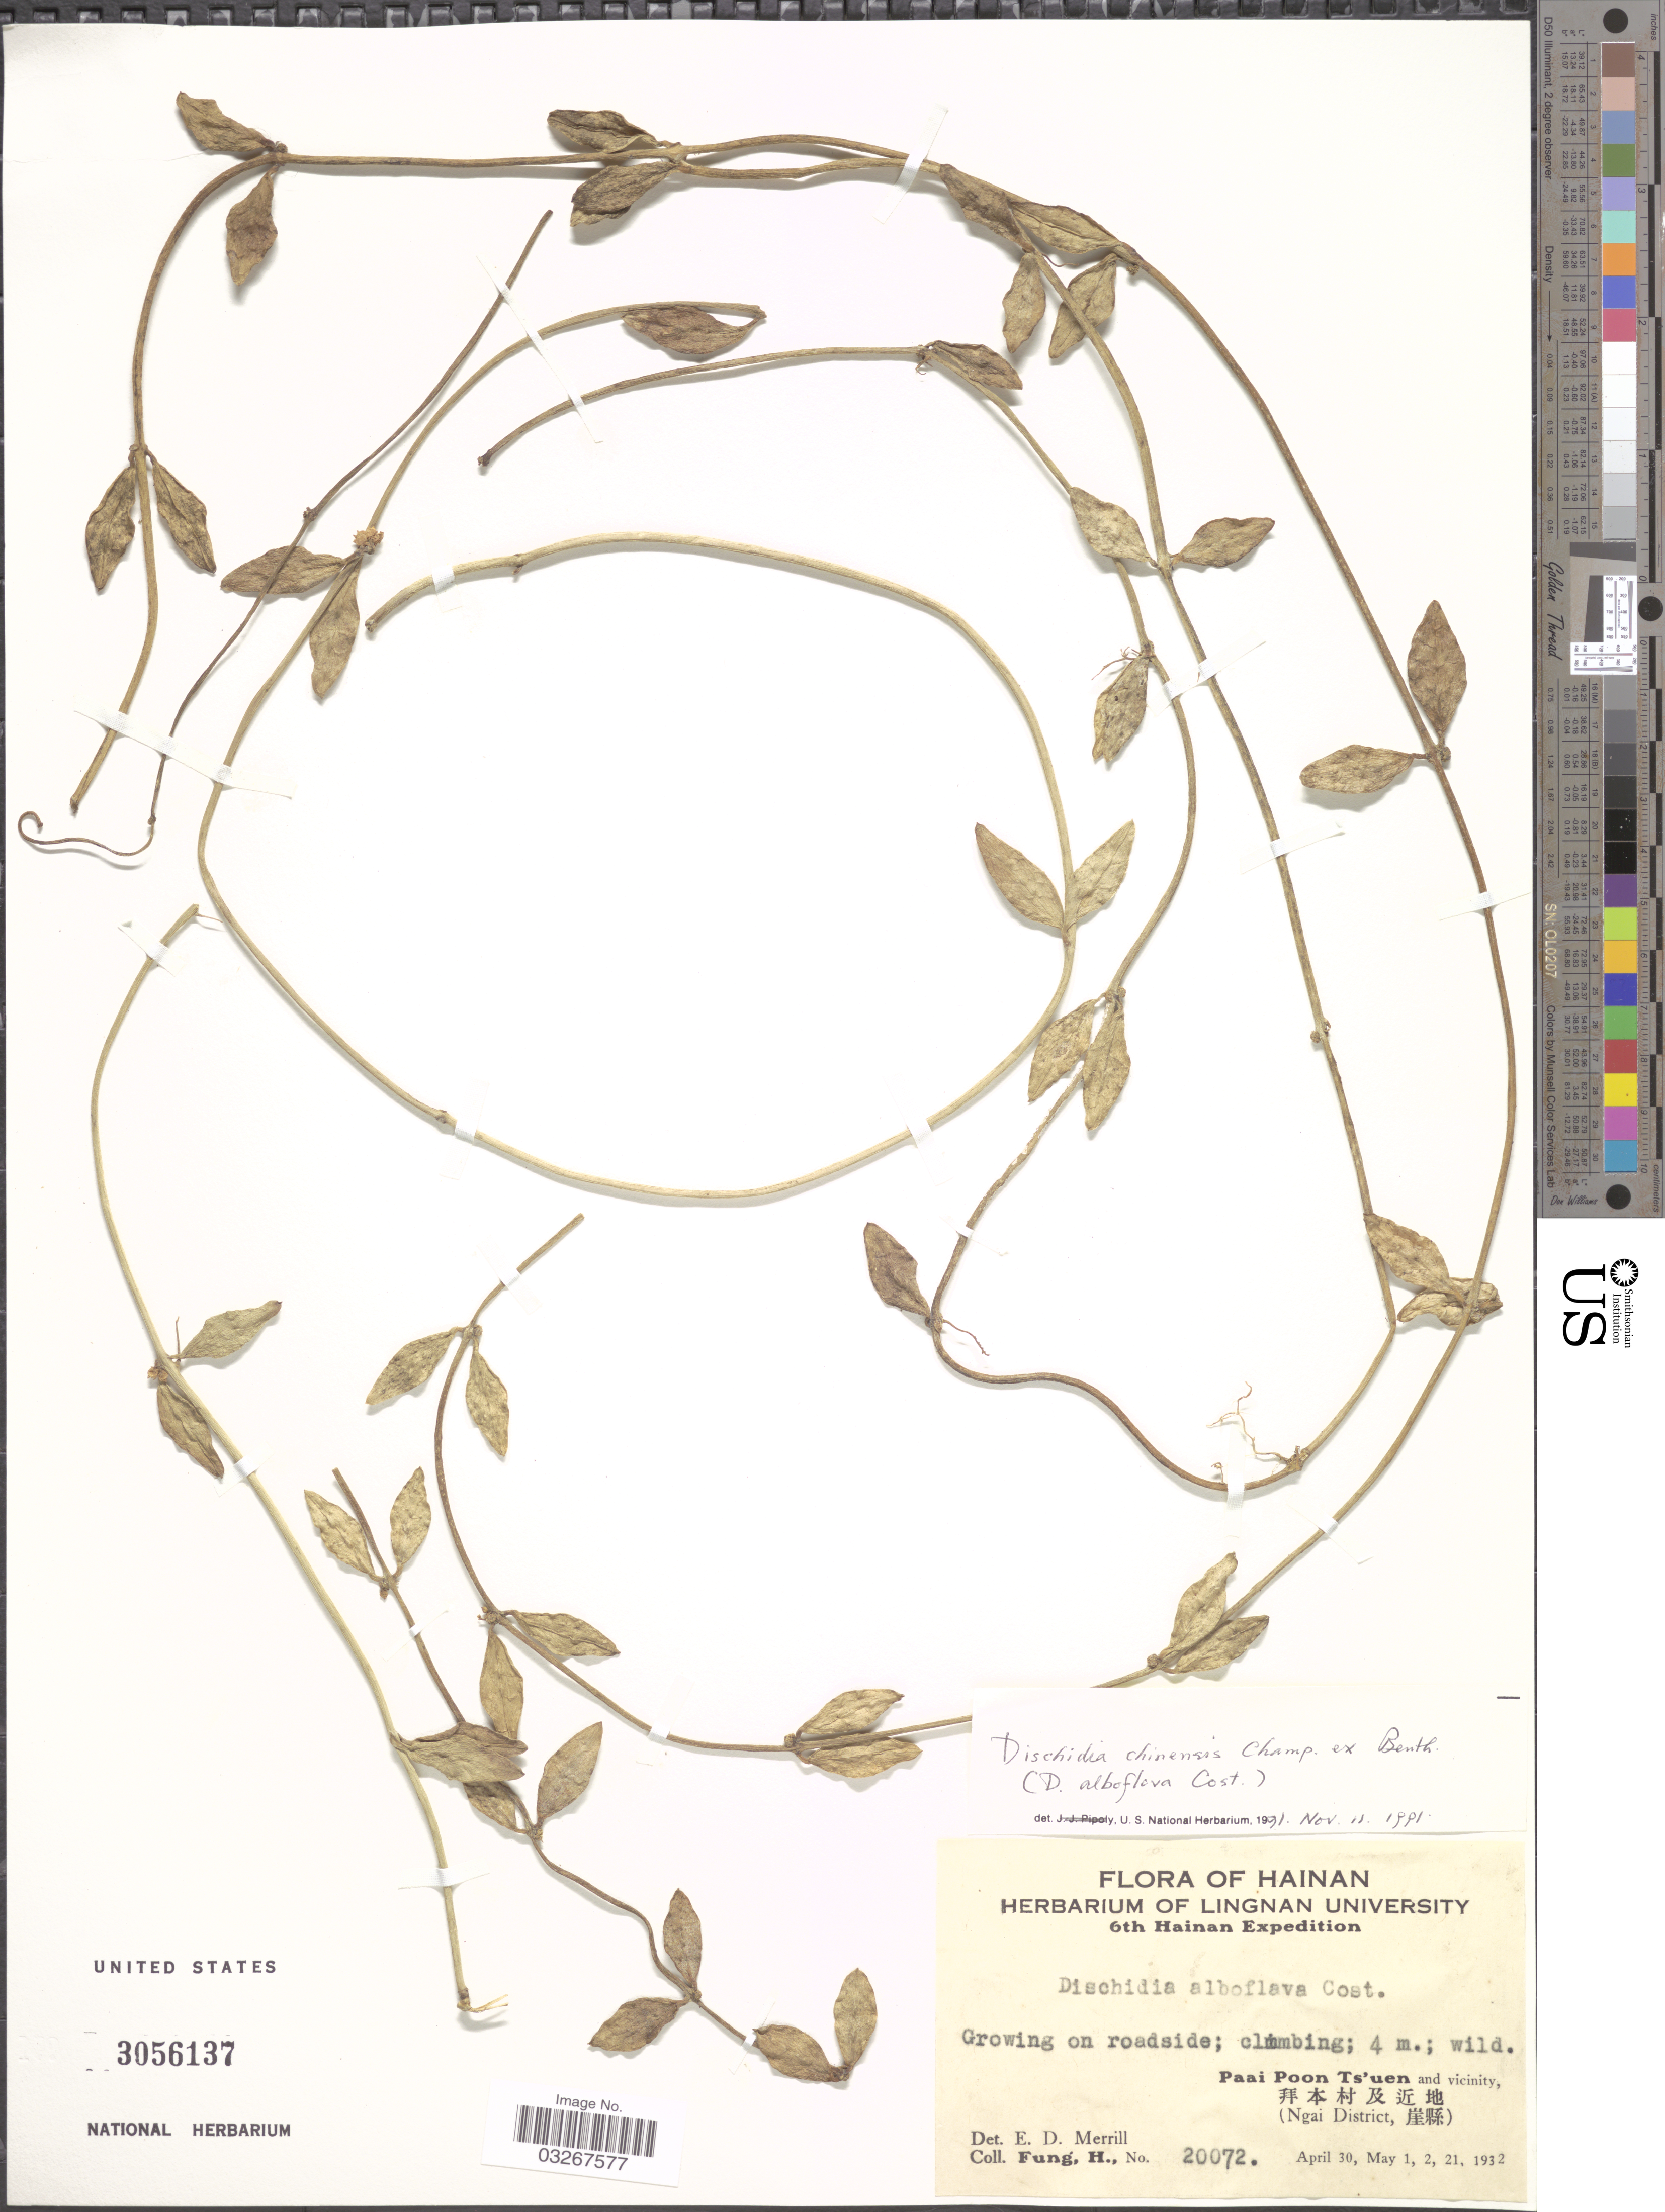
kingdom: Plantae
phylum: Tracheophyta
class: Magnoliopsida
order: Gentianales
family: Apocynaceae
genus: Dischidia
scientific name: Dischidia chinensis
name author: Champ. ex Benth.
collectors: H. Fung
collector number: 20072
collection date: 1932-04-30/1932-05-21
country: China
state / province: Hainan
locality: Ngai District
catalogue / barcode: US 3056137